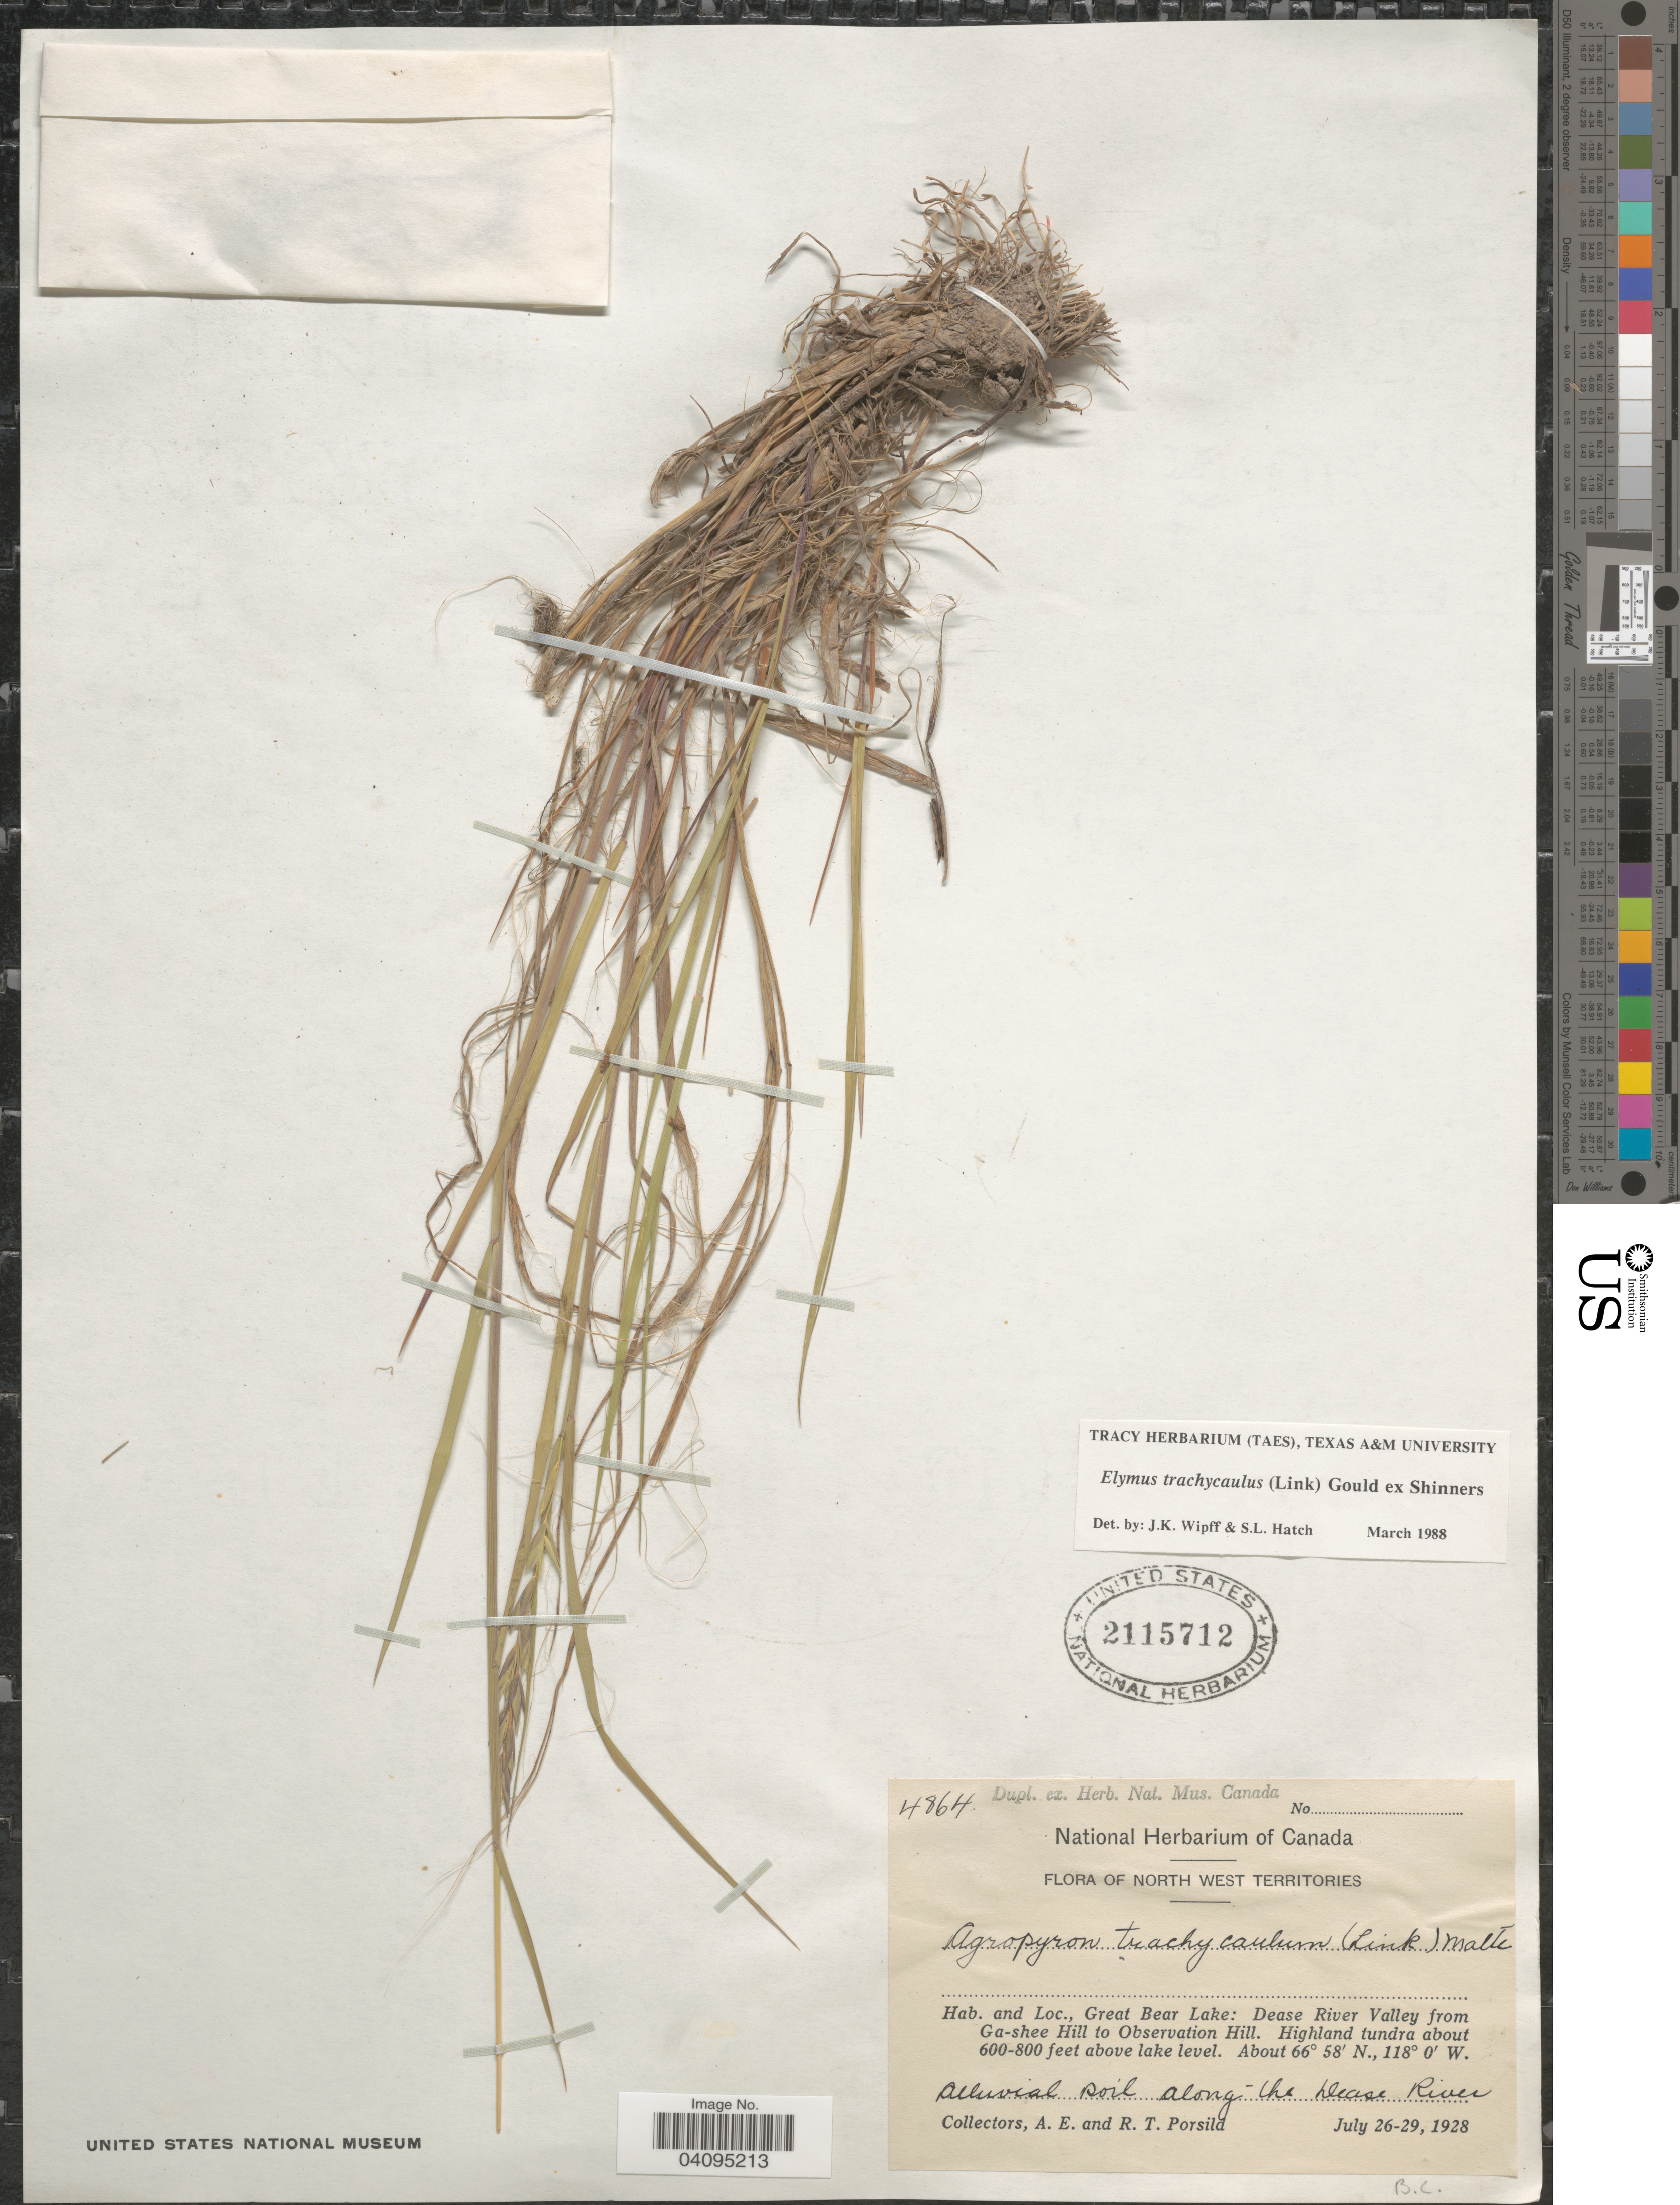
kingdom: Plantae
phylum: Tracheophyta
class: Liliopsida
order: Poales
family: Poaceae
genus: Elymus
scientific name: Elymus trachycaulus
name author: (Link) Gould ex Shinners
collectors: A. E. Porsild & R. T. Porsild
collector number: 4864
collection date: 1928-07-26/1928-07-29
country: Canada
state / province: Northwest Territories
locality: Great Bear Lake: Dease River Valley from Ga-shee Hill to Observation Hill. Highland tundra. Alluvial soil along the Dease River.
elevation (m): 183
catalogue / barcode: US 2115712